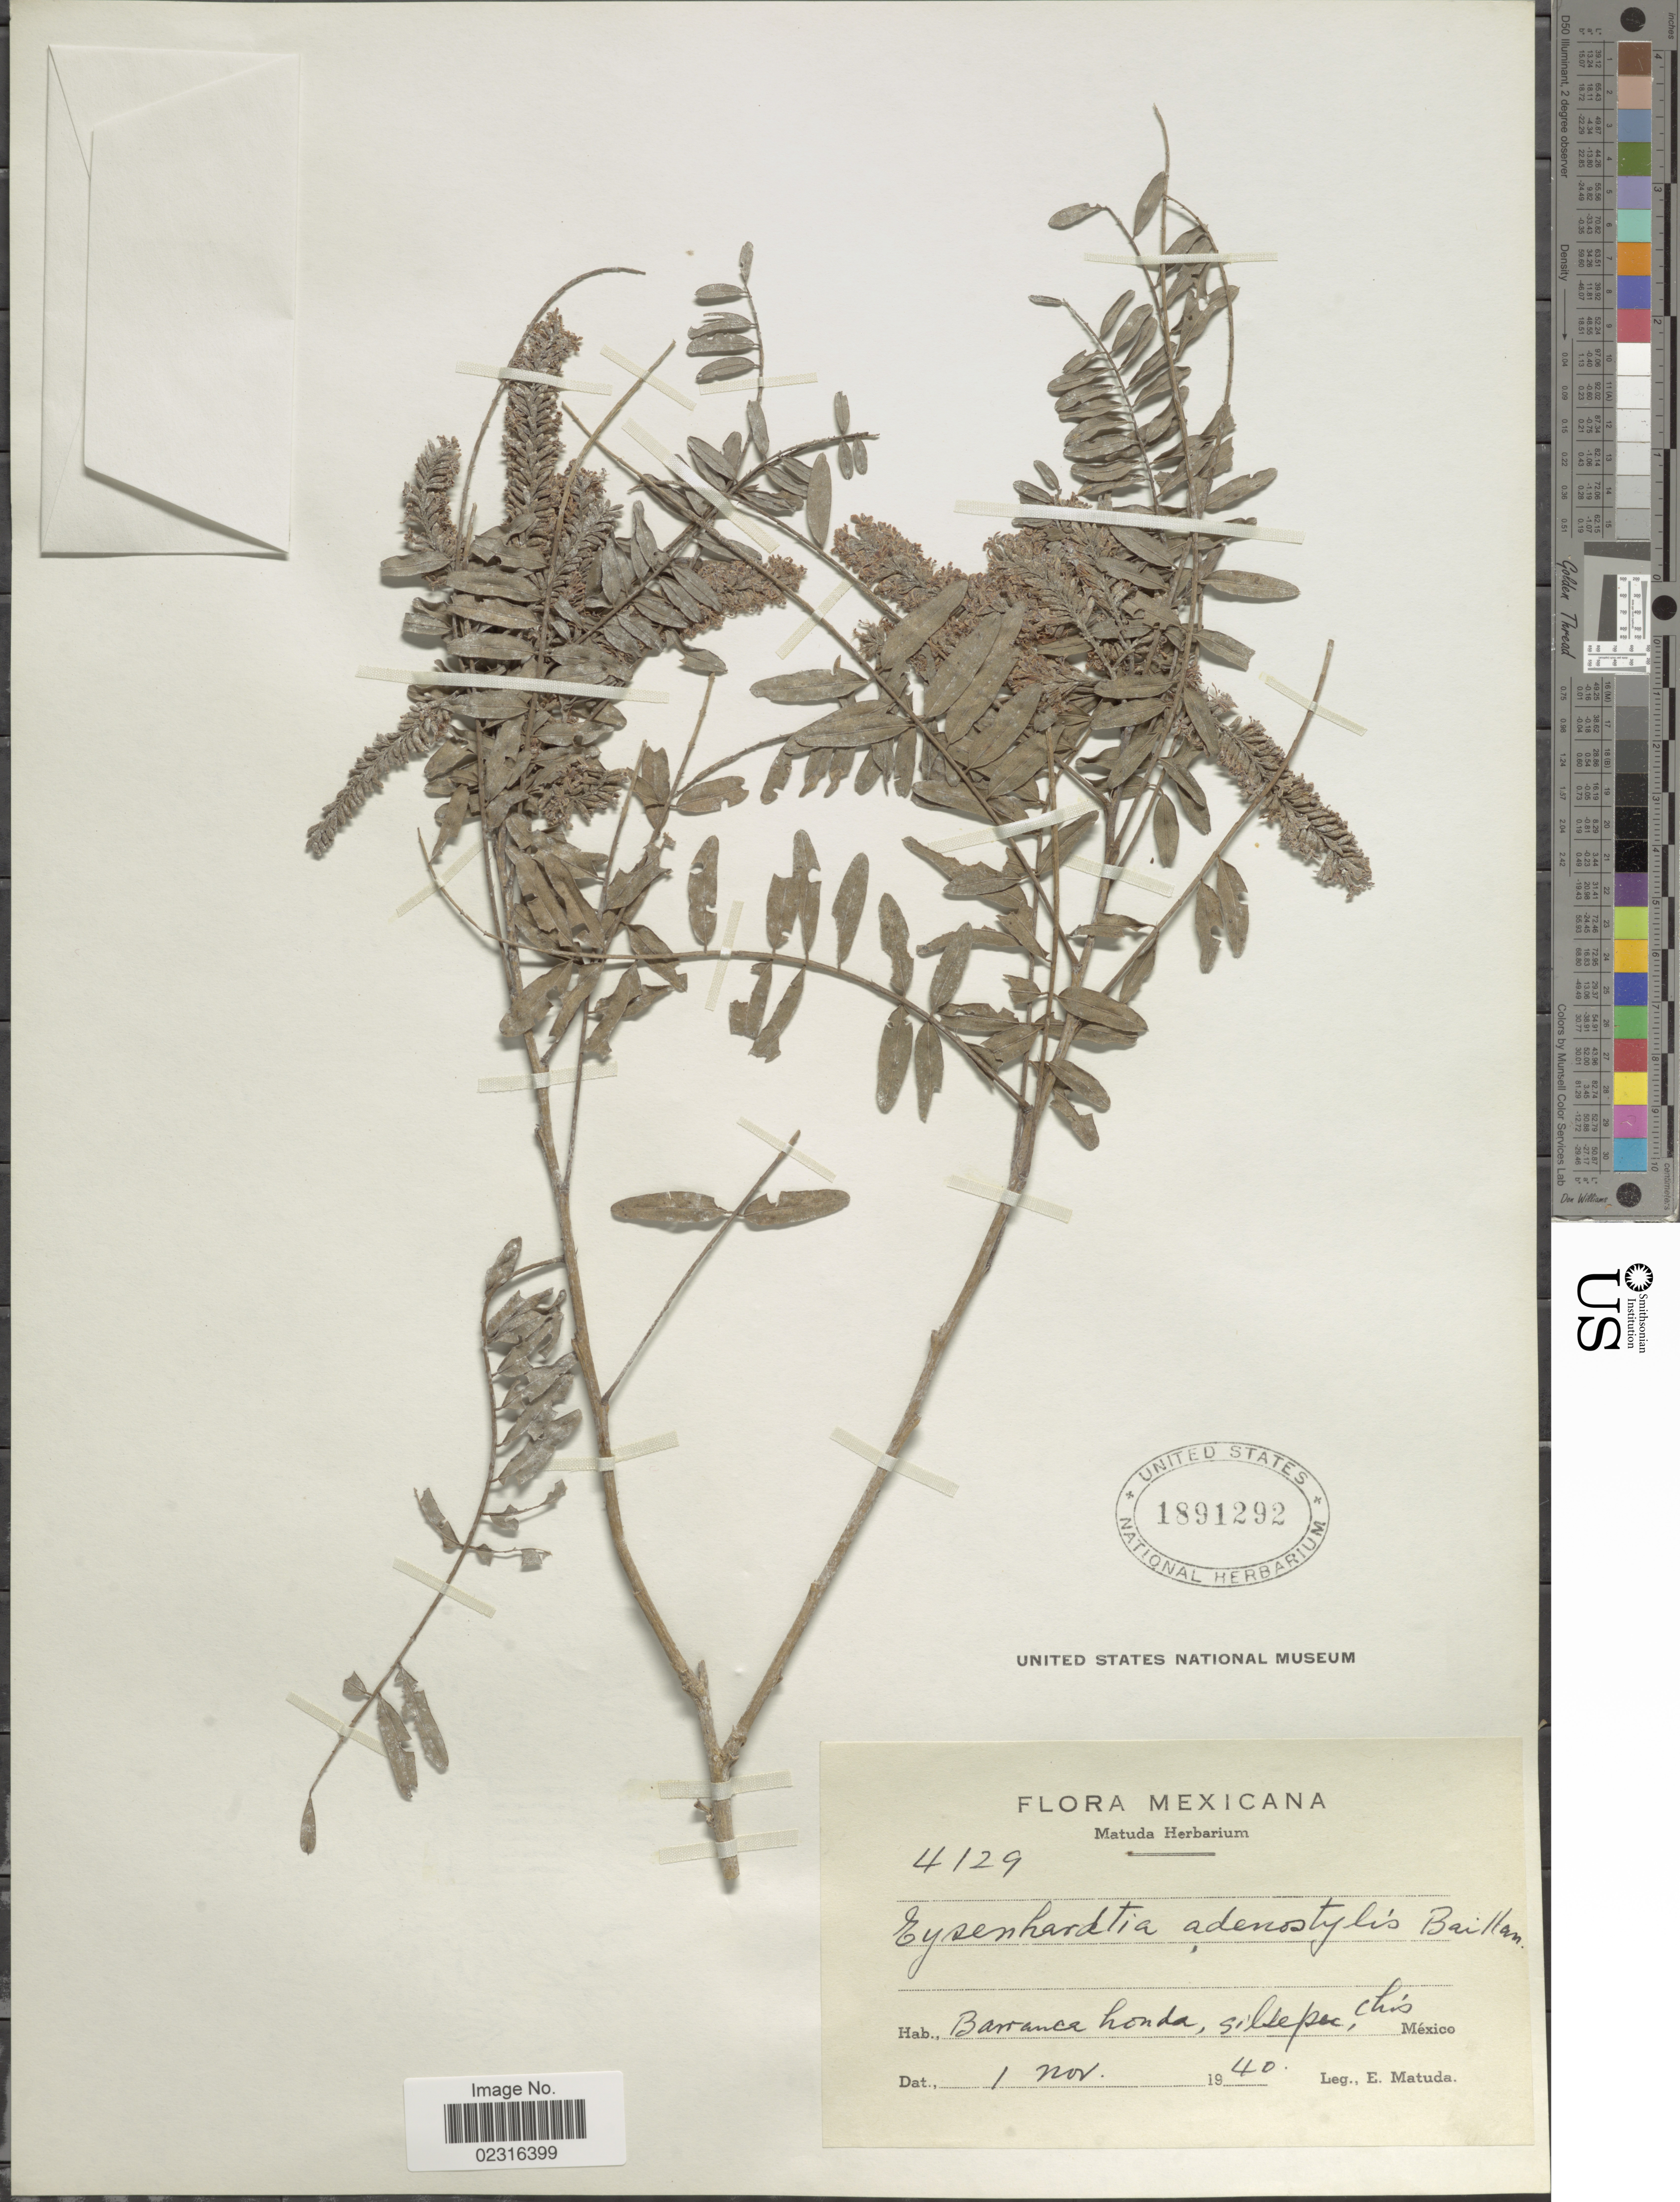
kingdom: Plantae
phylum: Tracheophyta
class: Magnoliopsida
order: Fabales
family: Fabaceae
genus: Eysenhardtia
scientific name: Eysenhardtia adenostylis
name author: Baill.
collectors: E. Matuda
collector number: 4129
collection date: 1940-11-01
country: Mexico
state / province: Chiapas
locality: Barranca honda, siltepec, chis.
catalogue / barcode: US 1891292